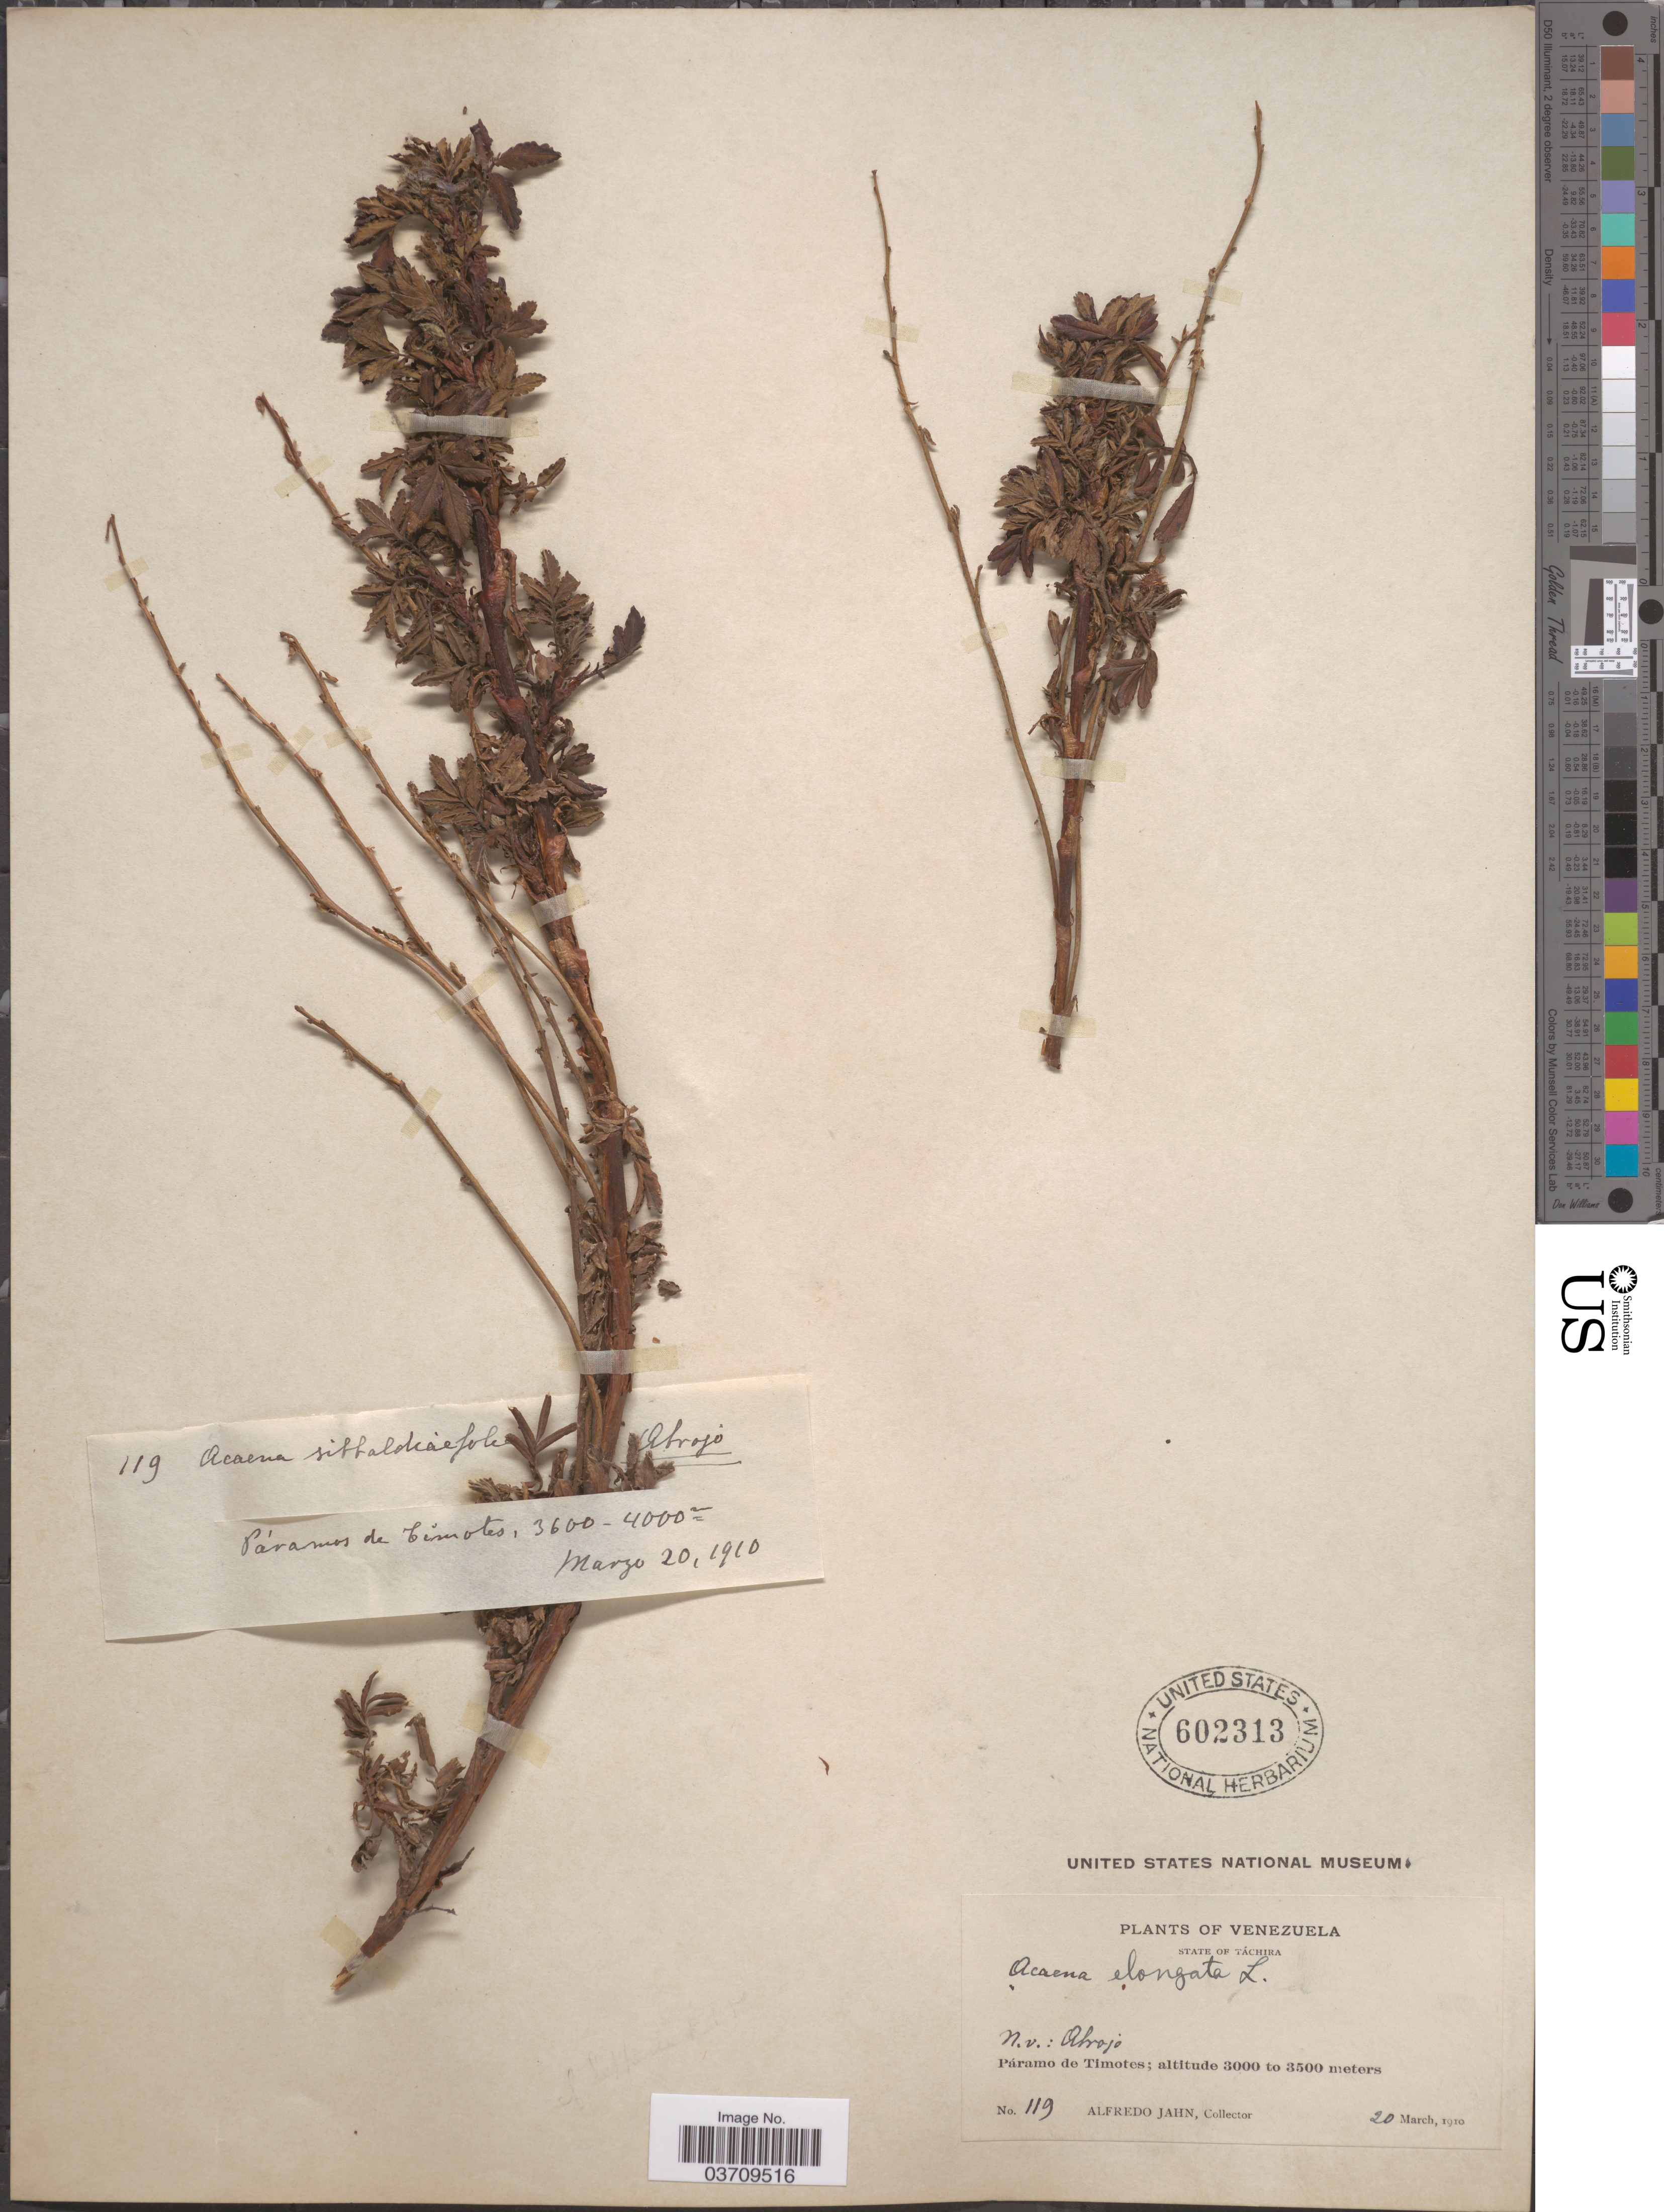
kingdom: Plantae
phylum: Tracheophyta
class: Magnoliopsida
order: Rosales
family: Rosaceae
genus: Acaena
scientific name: Acaena elongata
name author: L.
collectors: A. Jahn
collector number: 119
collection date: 1910-03-20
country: Venezuela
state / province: Tachira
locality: Páramo de Timotes.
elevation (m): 3000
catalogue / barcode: US 602313